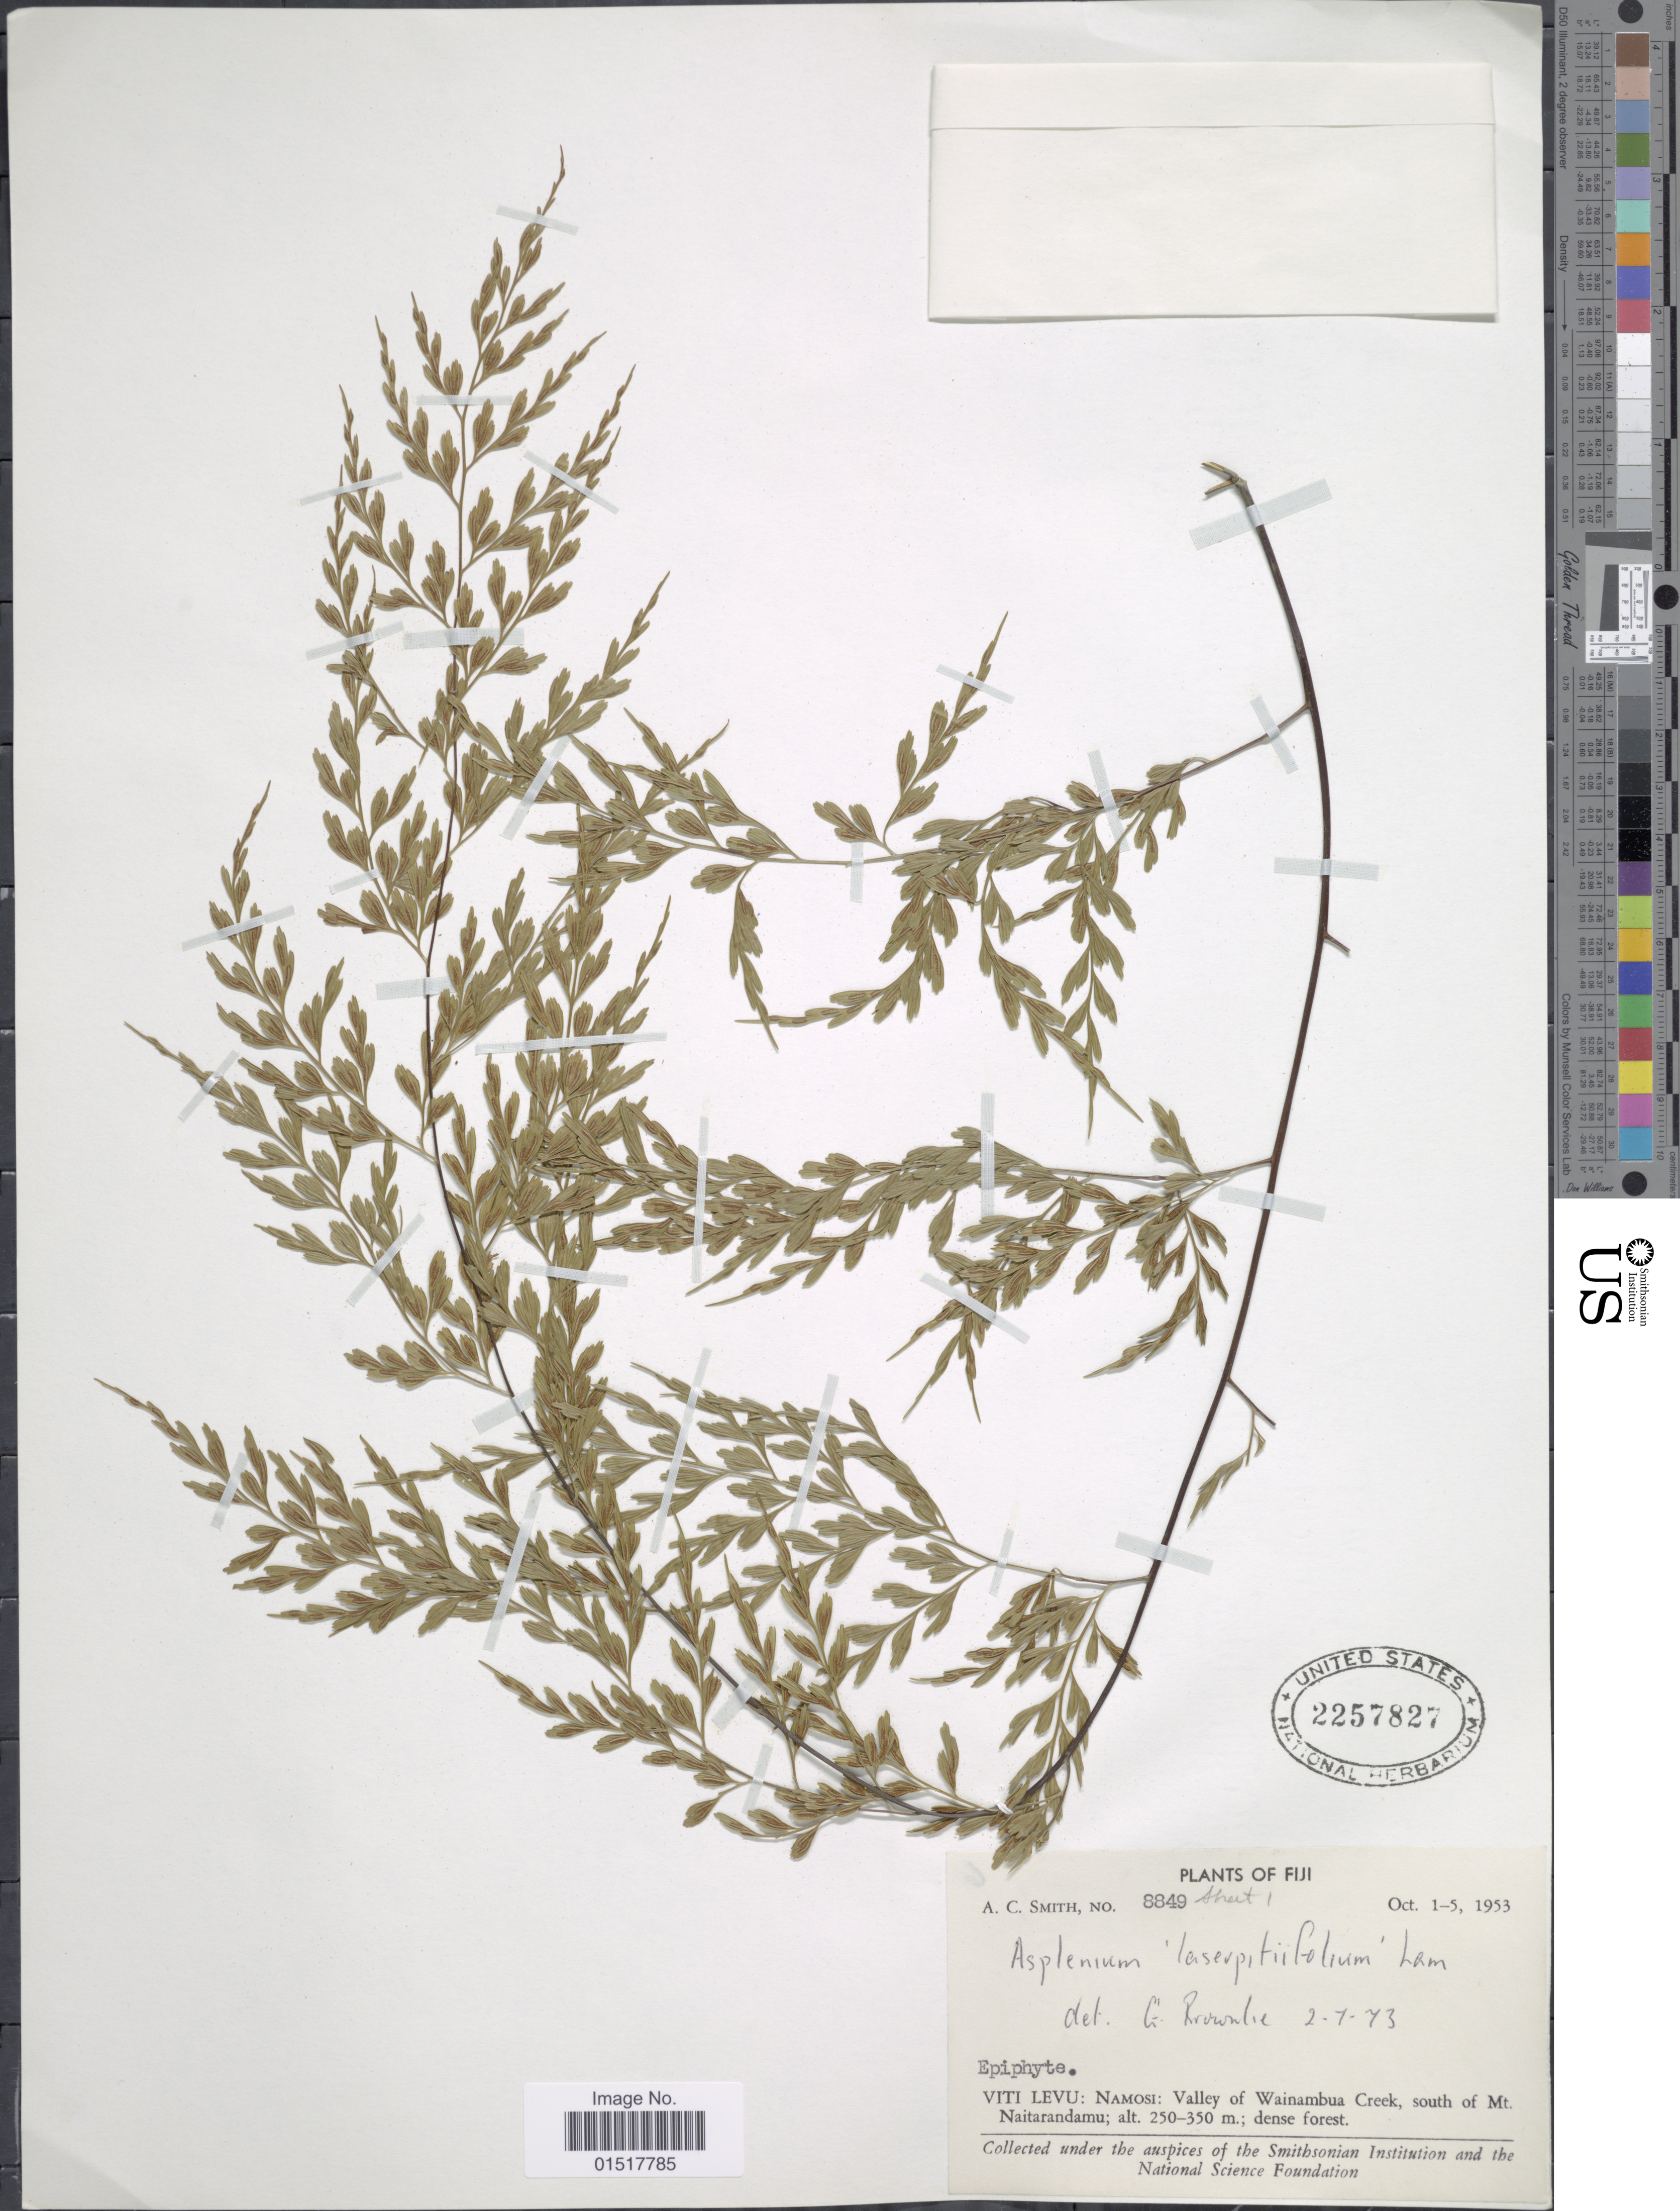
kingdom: Plantae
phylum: Tracheophyta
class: Polypodiopsida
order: Polypodiales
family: Aspleniaceae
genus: Asplenium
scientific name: Asplenium laserpitiifolium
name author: Lam.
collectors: A. C. Smith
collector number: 8849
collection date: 1953-10-01/1953-10-05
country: Fiji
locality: Viti Levu: Namosi: Valley of Wainambua Creek, south of Mt. Naitarandamu.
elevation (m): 250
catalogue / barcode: US 2257827